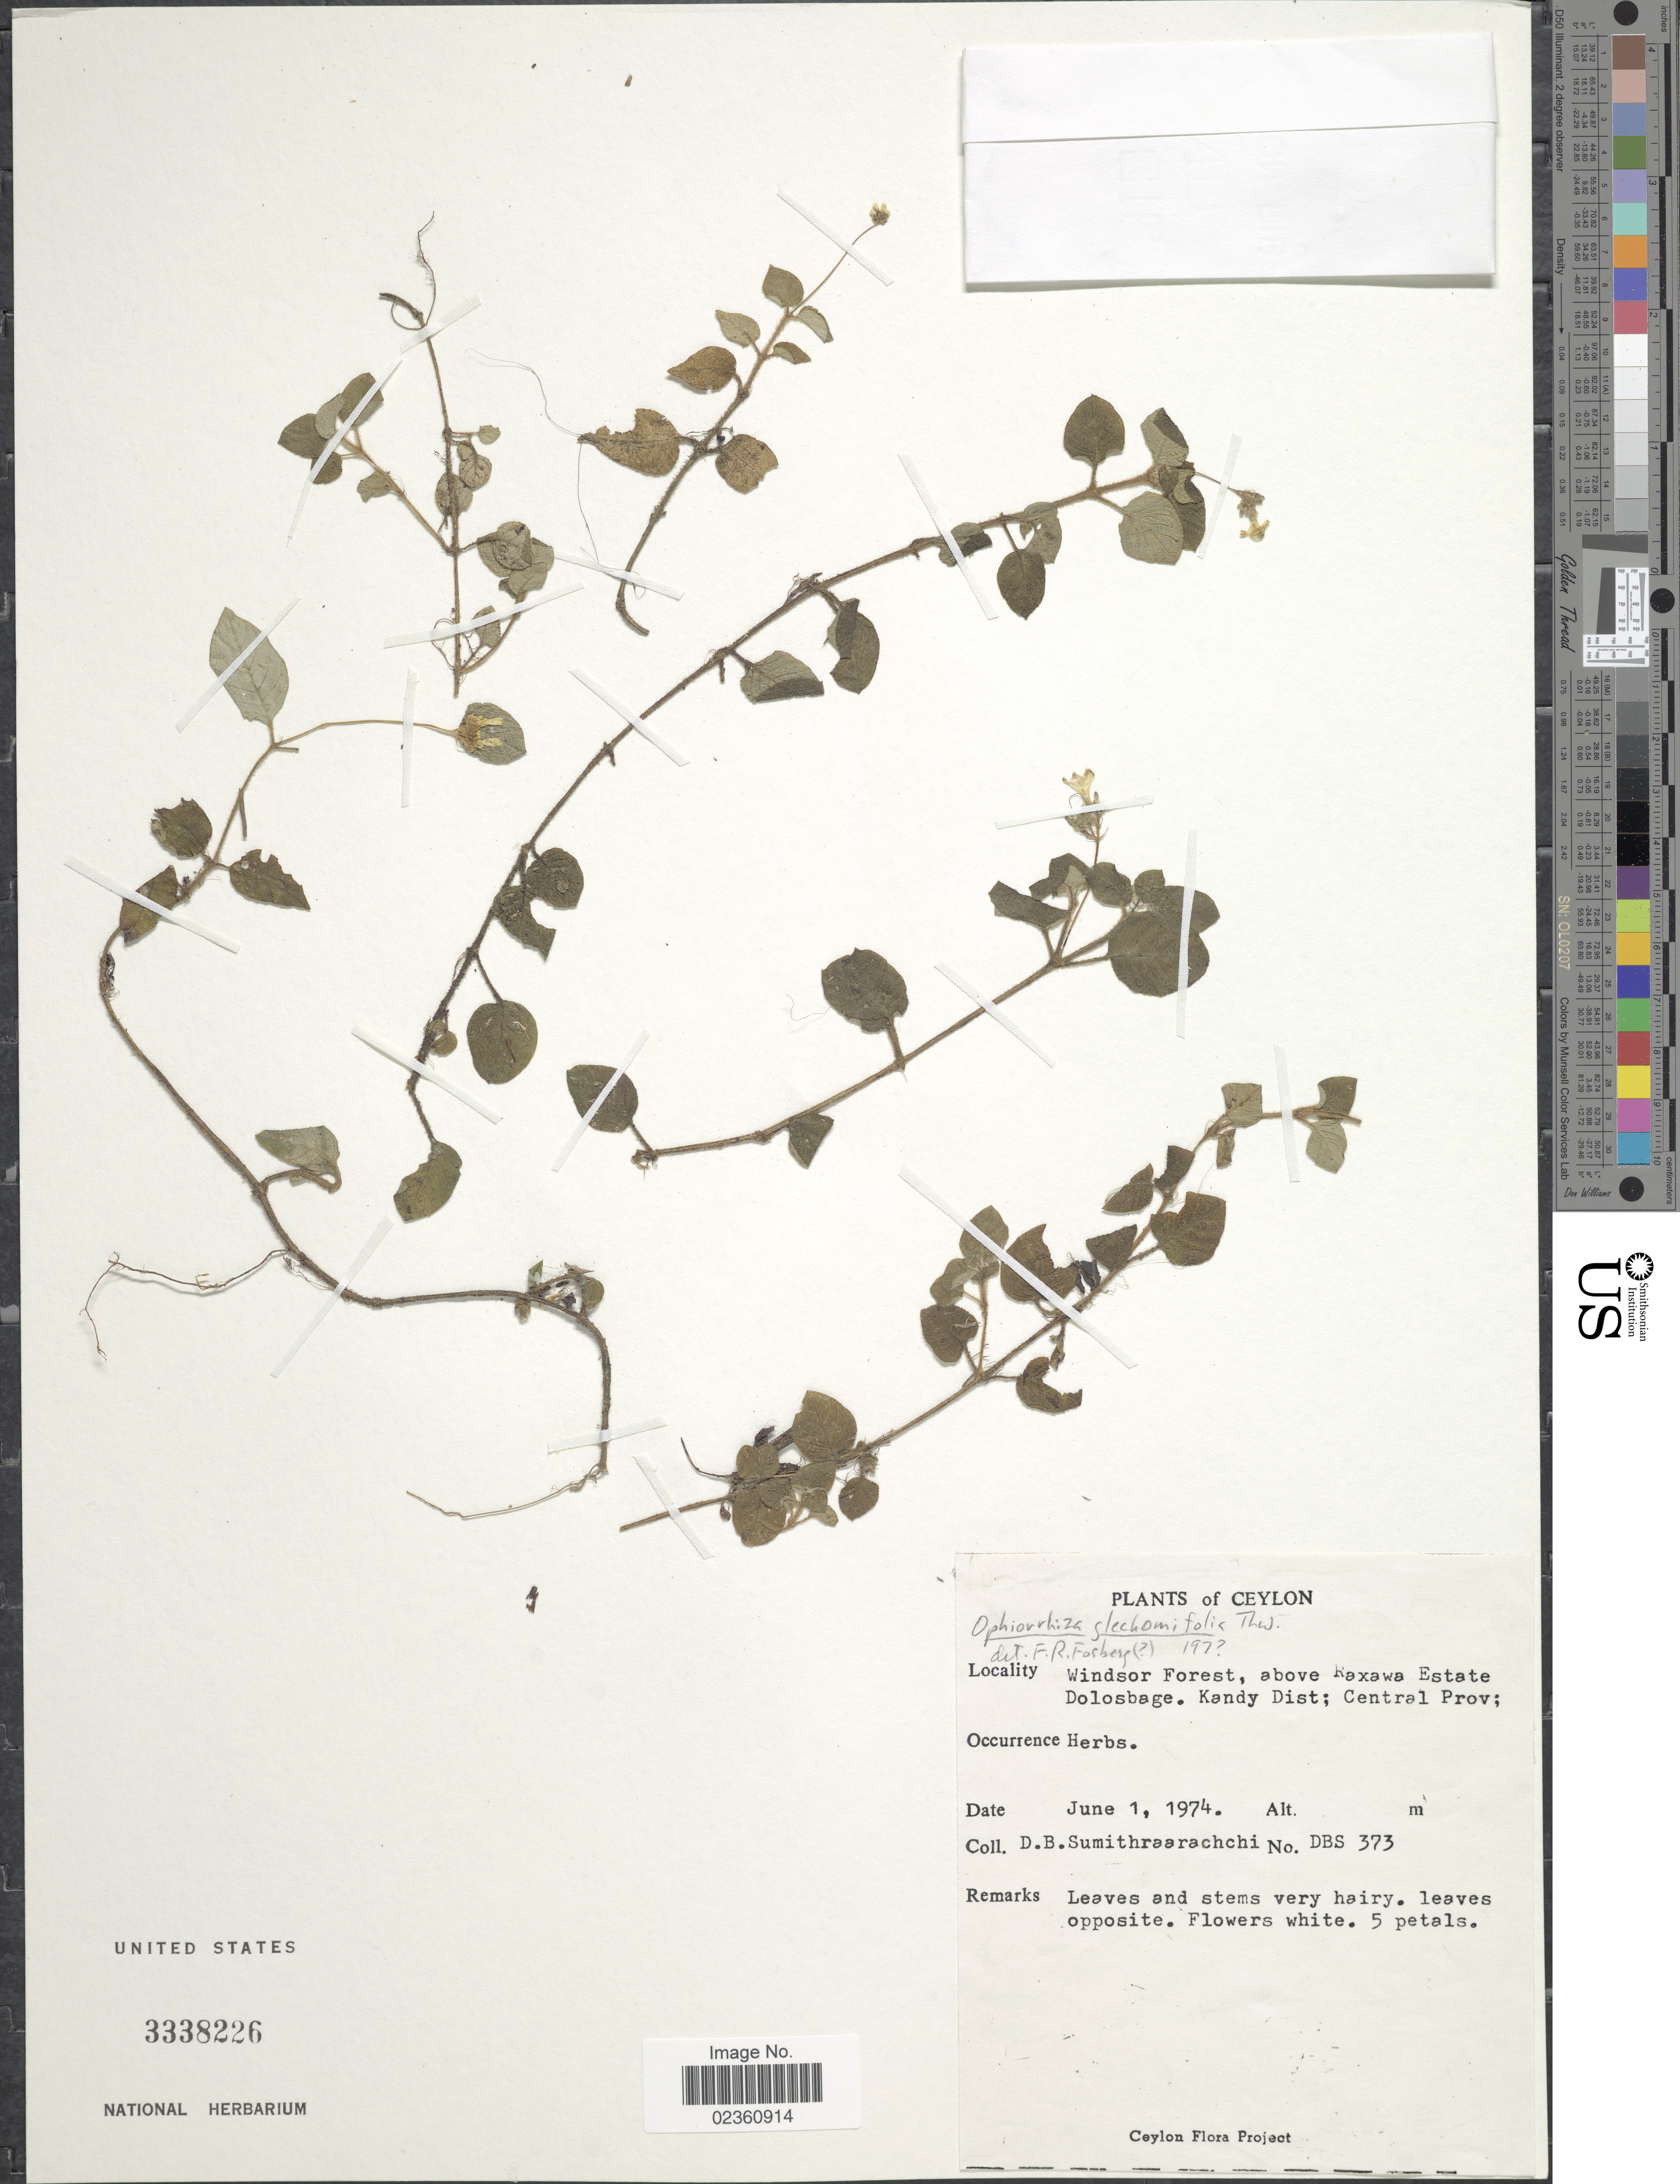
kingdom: Plantae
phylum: Tracheophyta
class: Magnoliopsida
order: Gentianales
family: Rubiaceae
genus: Ophiorrhiza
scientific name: Ophiorrhiza glechomifolia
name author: Thwaites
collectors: D. B. Sumithraarachchi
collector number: DBS 373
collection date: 1974-06-01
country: Sri Lanka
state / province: Central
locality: Ceylon. Windsor Forest, above Raxawa Estate Dolosbage, Kandy Dist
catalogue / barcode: US 3338226